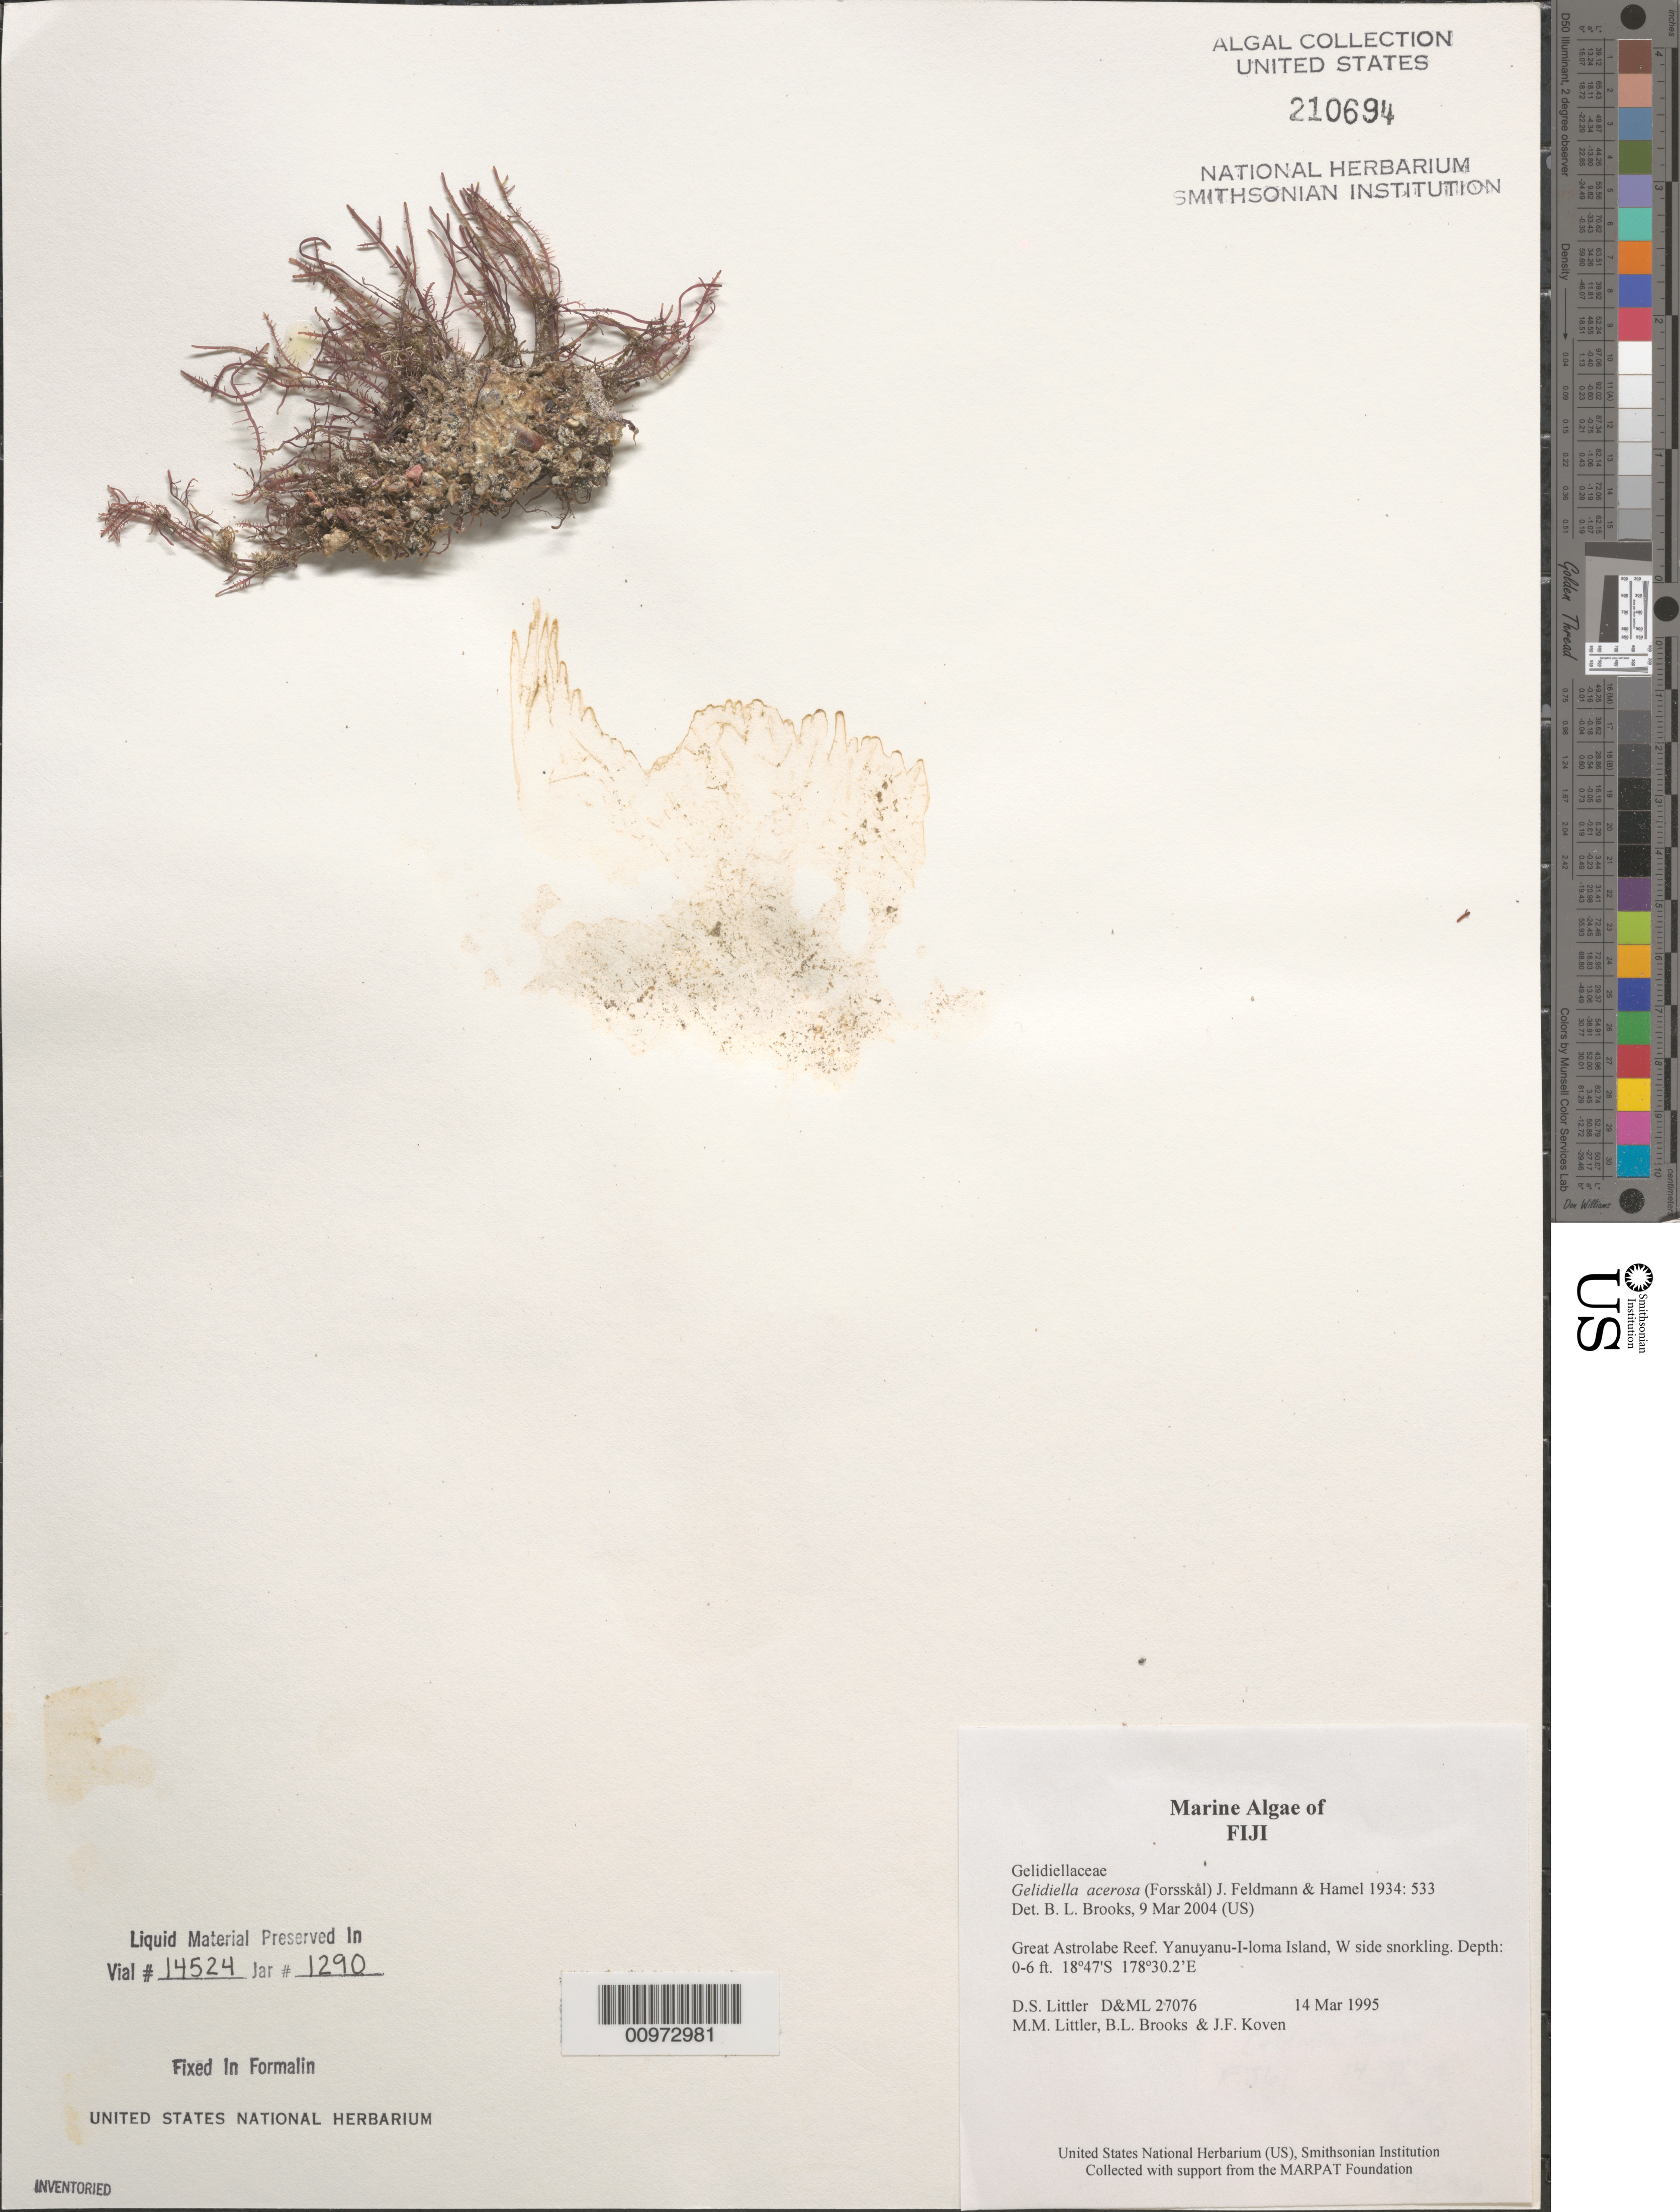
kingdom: Plantae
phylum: Rhodophyta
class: Florideophyceae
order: Gelidiales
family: Gelidiellaceae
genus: Gelidiella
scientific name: Gelidiella acerosa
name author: (Forssk.) Feldmann & G. Hamel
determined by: Brooks, B. L., (BOT), Smithsonian Institution - National Museum of Natural History (UNITED STATES)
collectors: D. S. Littler, M. M. Littler, B. Brooks & J. Koven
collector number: D&ML 27076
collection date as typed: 14 Mar 1995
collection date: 1995-03-14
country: Fiji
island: Yanuyanu-I-loma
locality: Great Astrolabe Reef, west side of island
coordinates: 18 47'S, 178 30.2'E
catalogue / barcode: US 210694